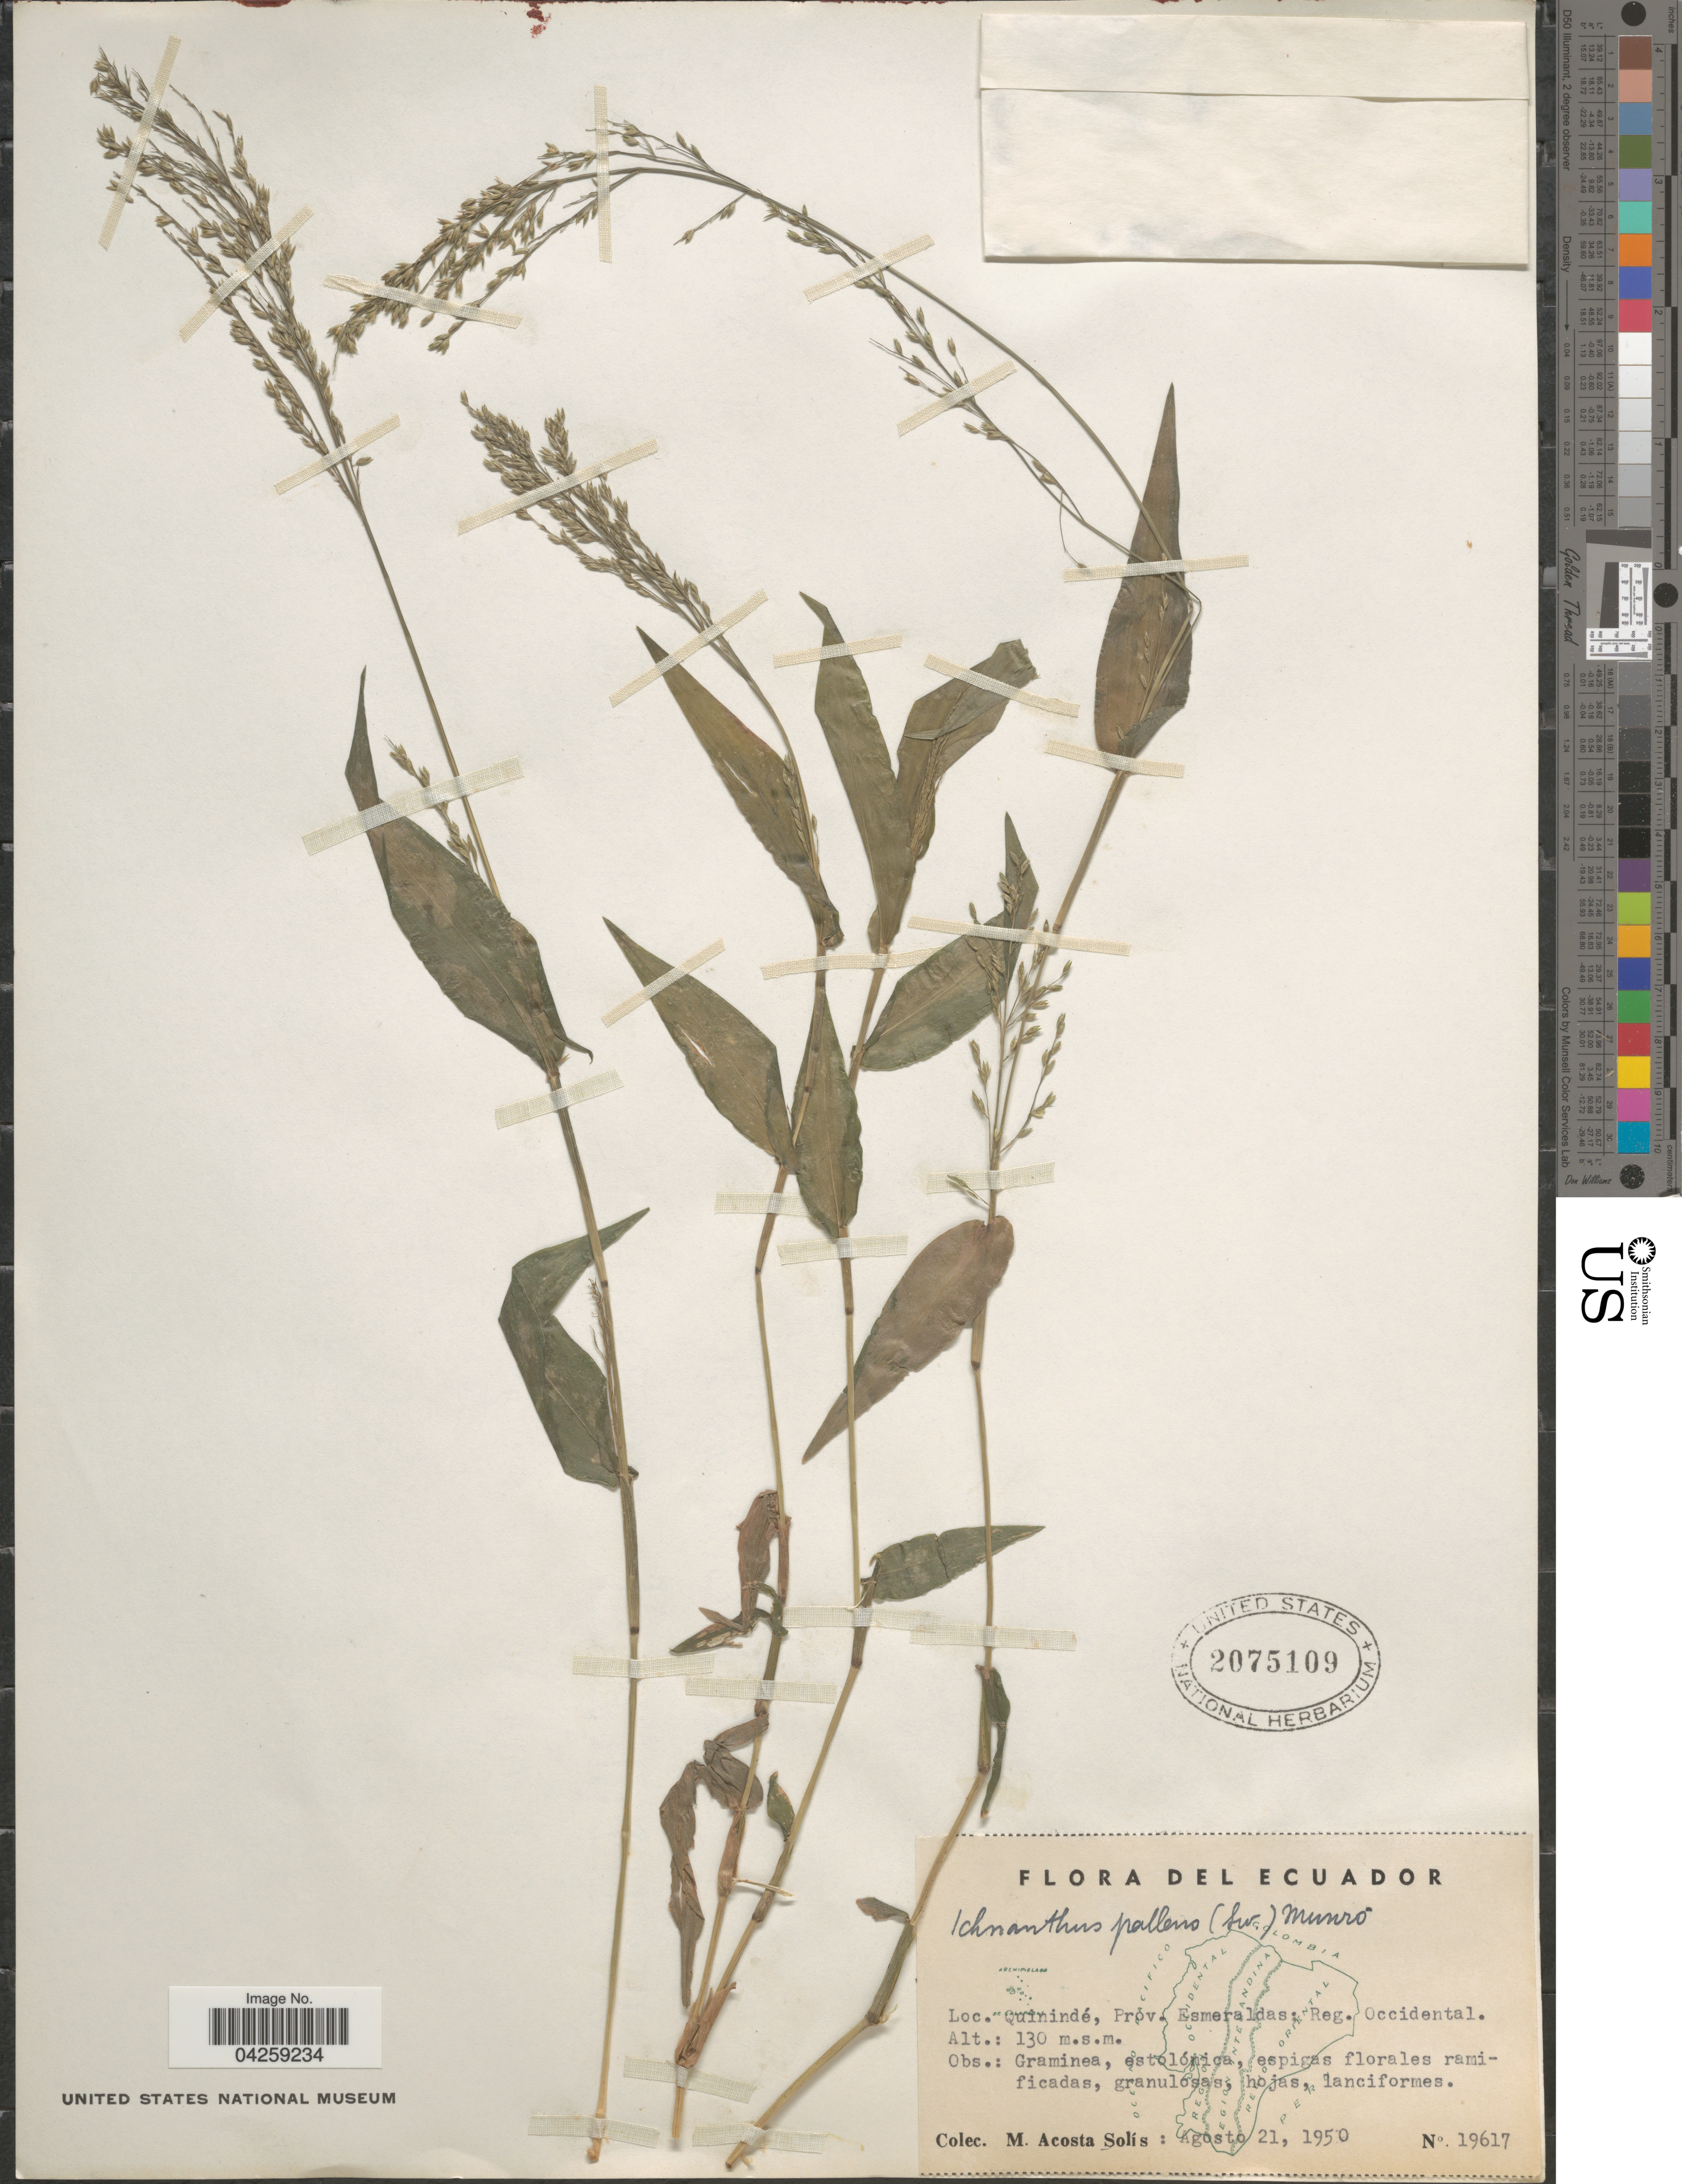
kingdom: Plantae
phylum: Tracheophyta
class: Liliopsida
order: Poales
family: Poaceae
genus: Ichnanthus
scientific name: Ichnanthus pallens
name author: (Sw.) Munro ex Benth.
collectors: M. Acosta Solis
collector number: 19617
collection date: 1950-08-21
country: Ecuador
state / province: Esmeraldas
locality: Quinindé,: Reg. Occidental.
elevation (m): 130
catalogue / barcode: US 2075109